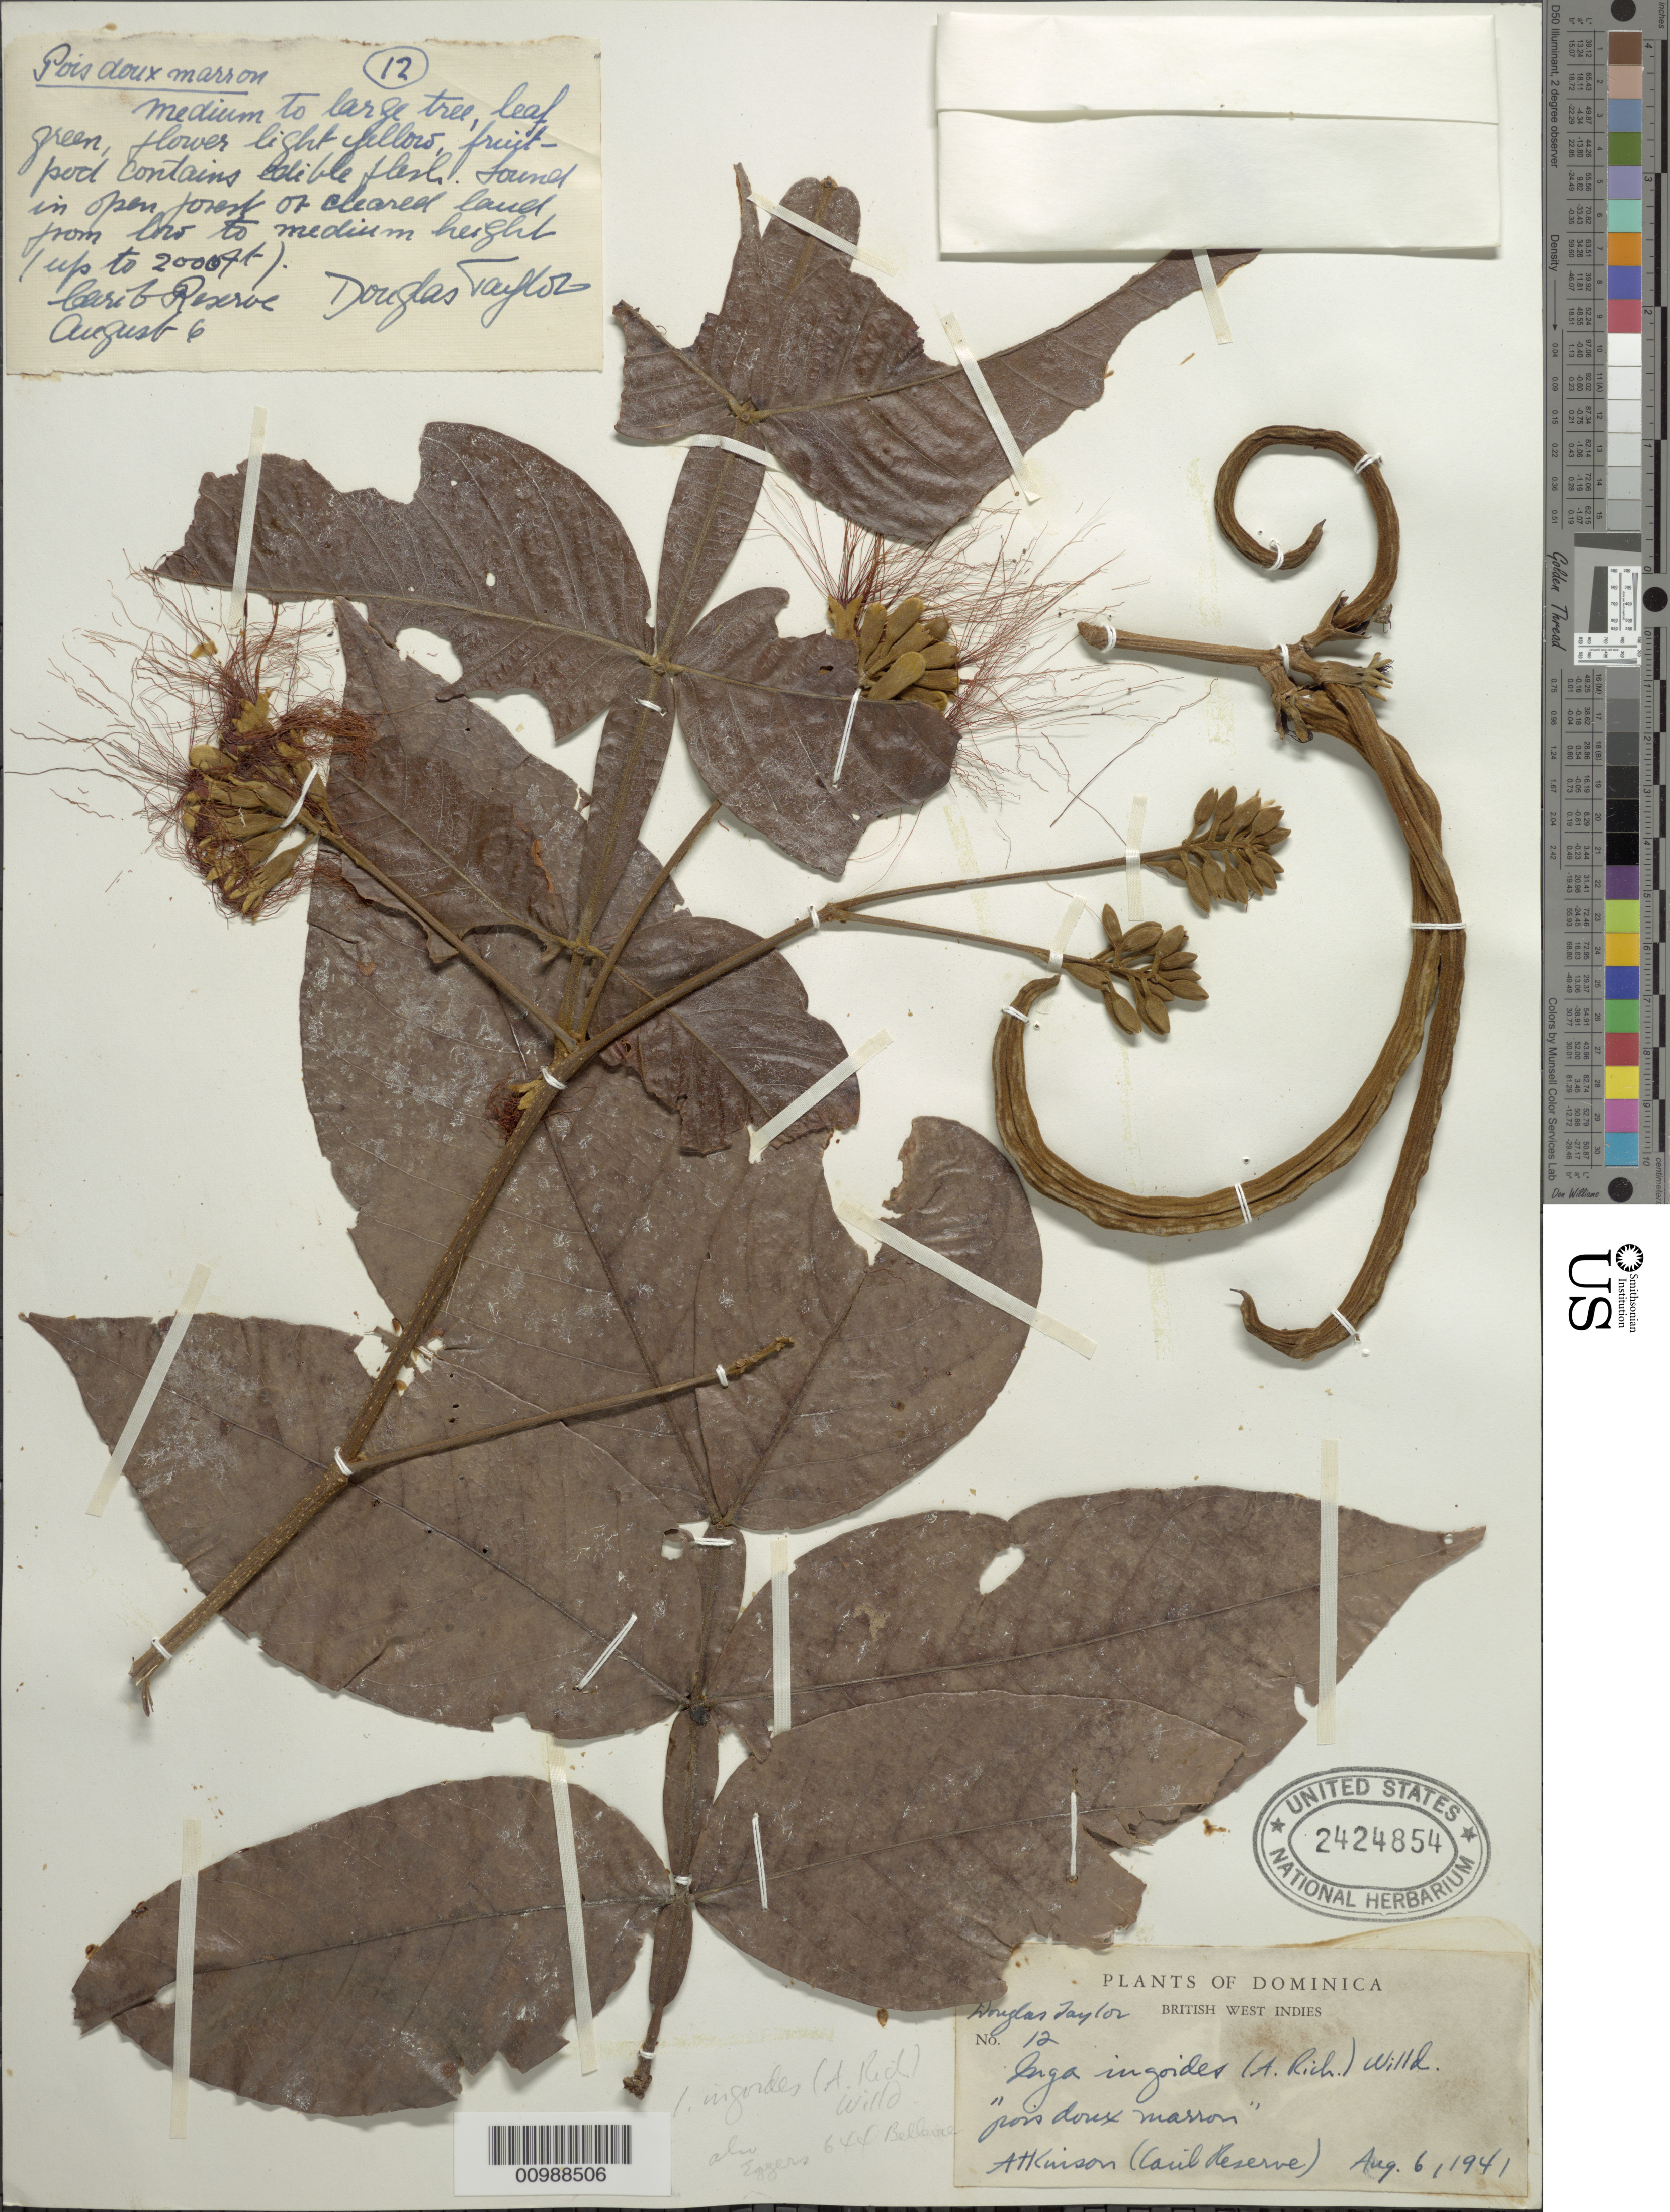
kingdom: Plantae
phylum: Tracheophyta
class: Magnoliopsida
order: Fabales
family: Fabaceae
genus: Inga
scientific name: Inga ingoides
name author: (Rich.) Willd.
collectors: D. Taylor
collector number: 12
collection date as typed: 06 Aug 1941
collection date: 1941-08-06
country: Dominica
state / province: St. David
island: Dominica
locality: Atkinson, Caul Reserve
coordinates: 0 N, 0 E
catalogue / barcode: US 2424854